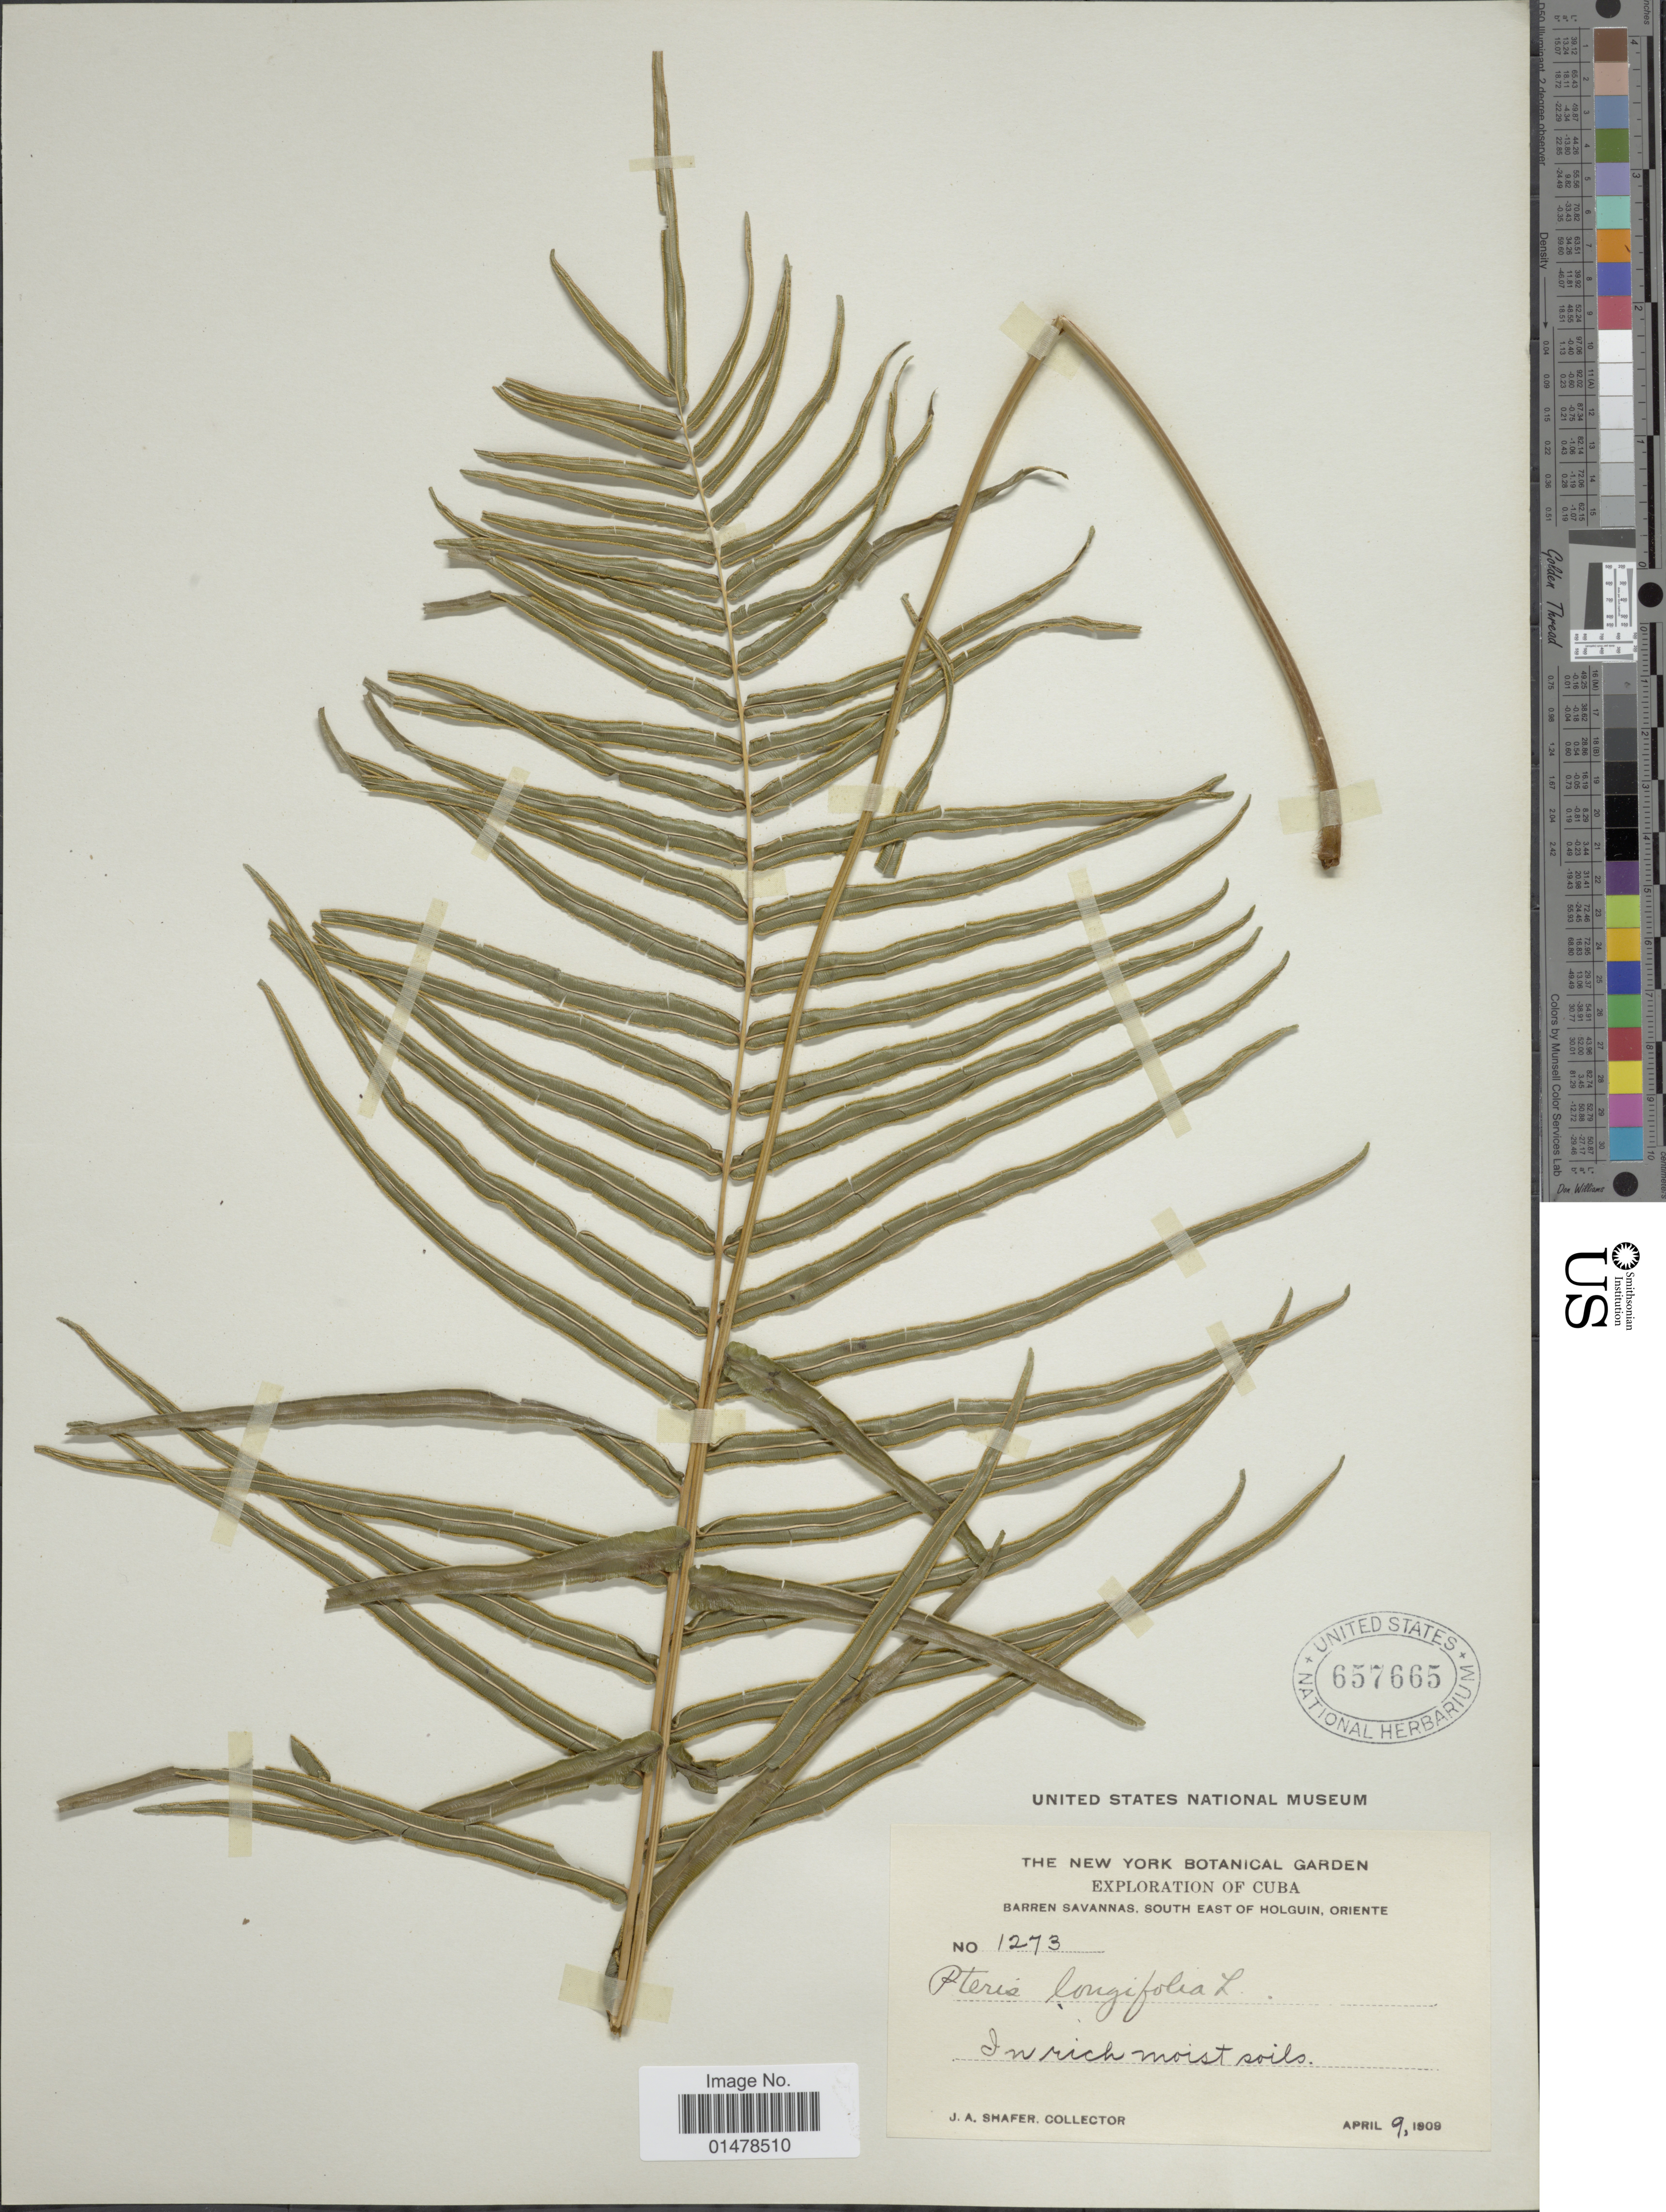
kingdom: Plantae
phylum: Tracheophyta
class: Polypodiopsida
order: Polypodiales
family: Pteridaceae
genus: Pteris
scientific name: Pteris bahamenis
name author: (J. Agardh) Fée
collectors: J. A. Shafer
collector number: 1273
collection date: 1909-04-09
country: Cuba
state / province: Oriente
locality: Barren Savannas, South east of Holguin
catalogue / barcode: US 657665